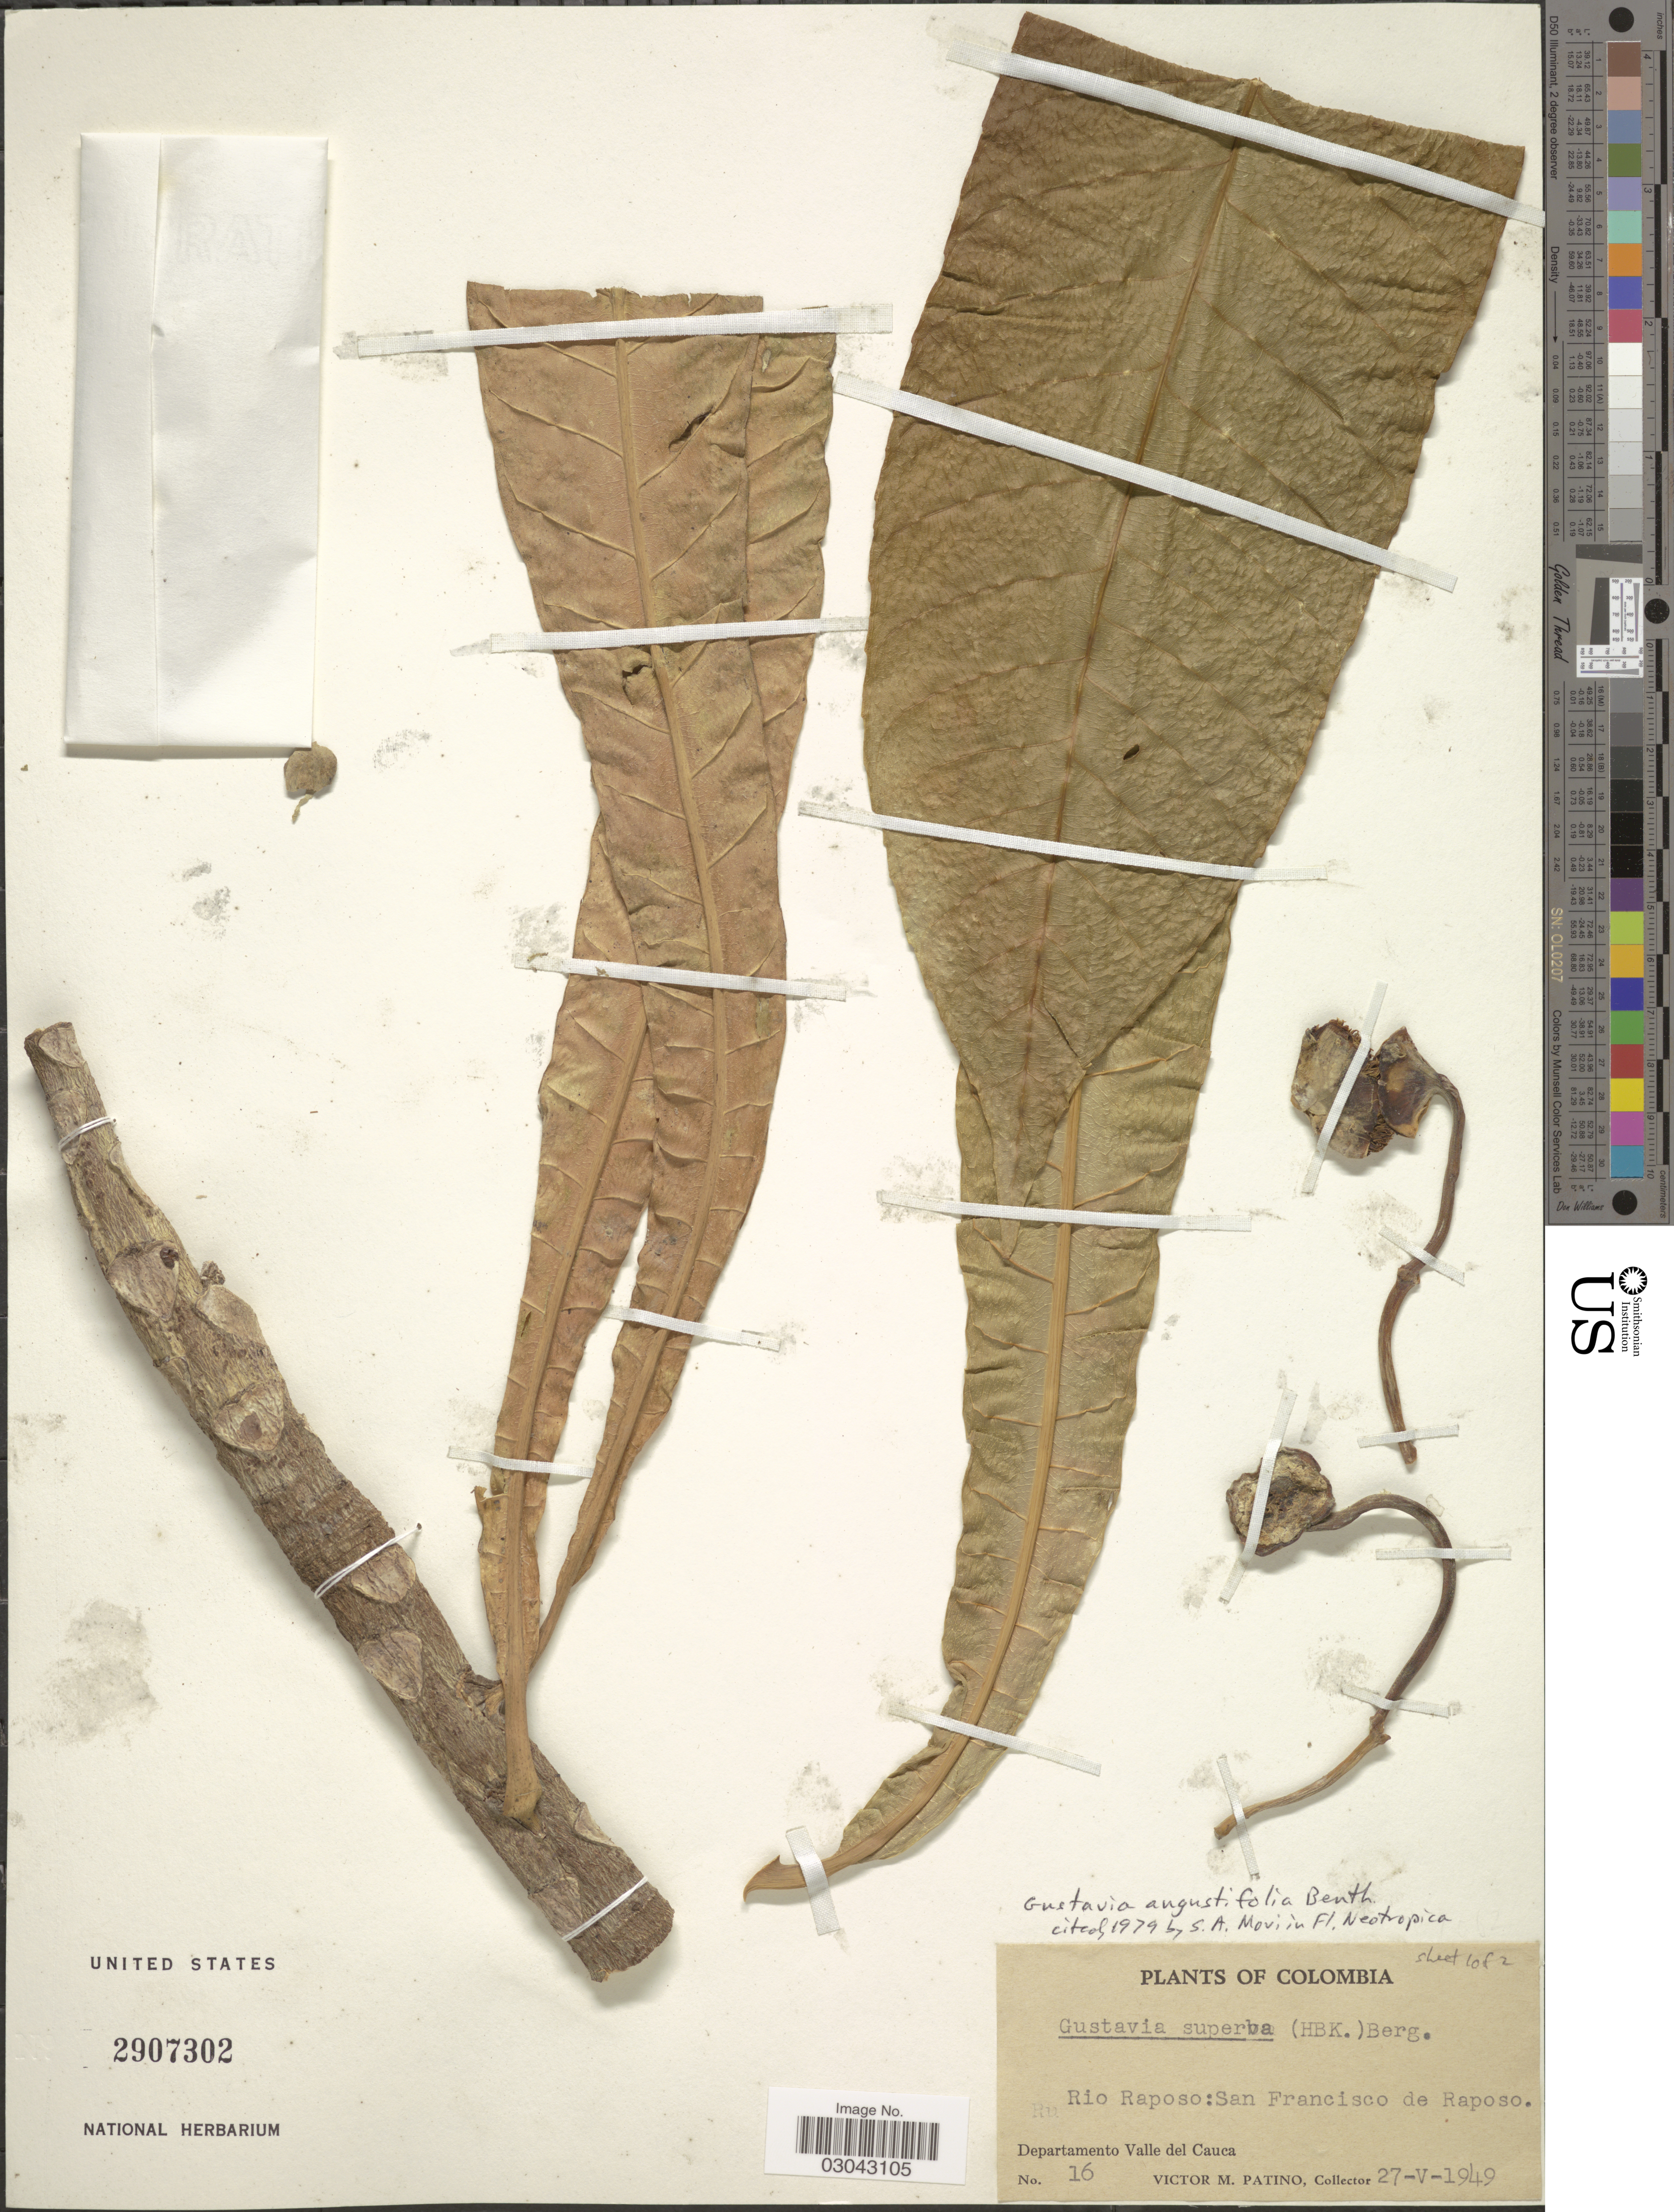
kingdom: Plantae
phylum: Tracheophyta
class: Magnoliopsida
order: Ericales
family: Lecythidaceae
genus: Gustavia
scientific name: Gustavia angustifolia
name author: Benth.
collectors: V. M. Patiño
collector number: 16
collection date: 1949-05-27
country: Colombia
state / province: Valle del Cauca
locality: Rio Raposo: San Francisco de Raposo, Departamento Valle del Cauca.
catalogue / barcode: US 2907302